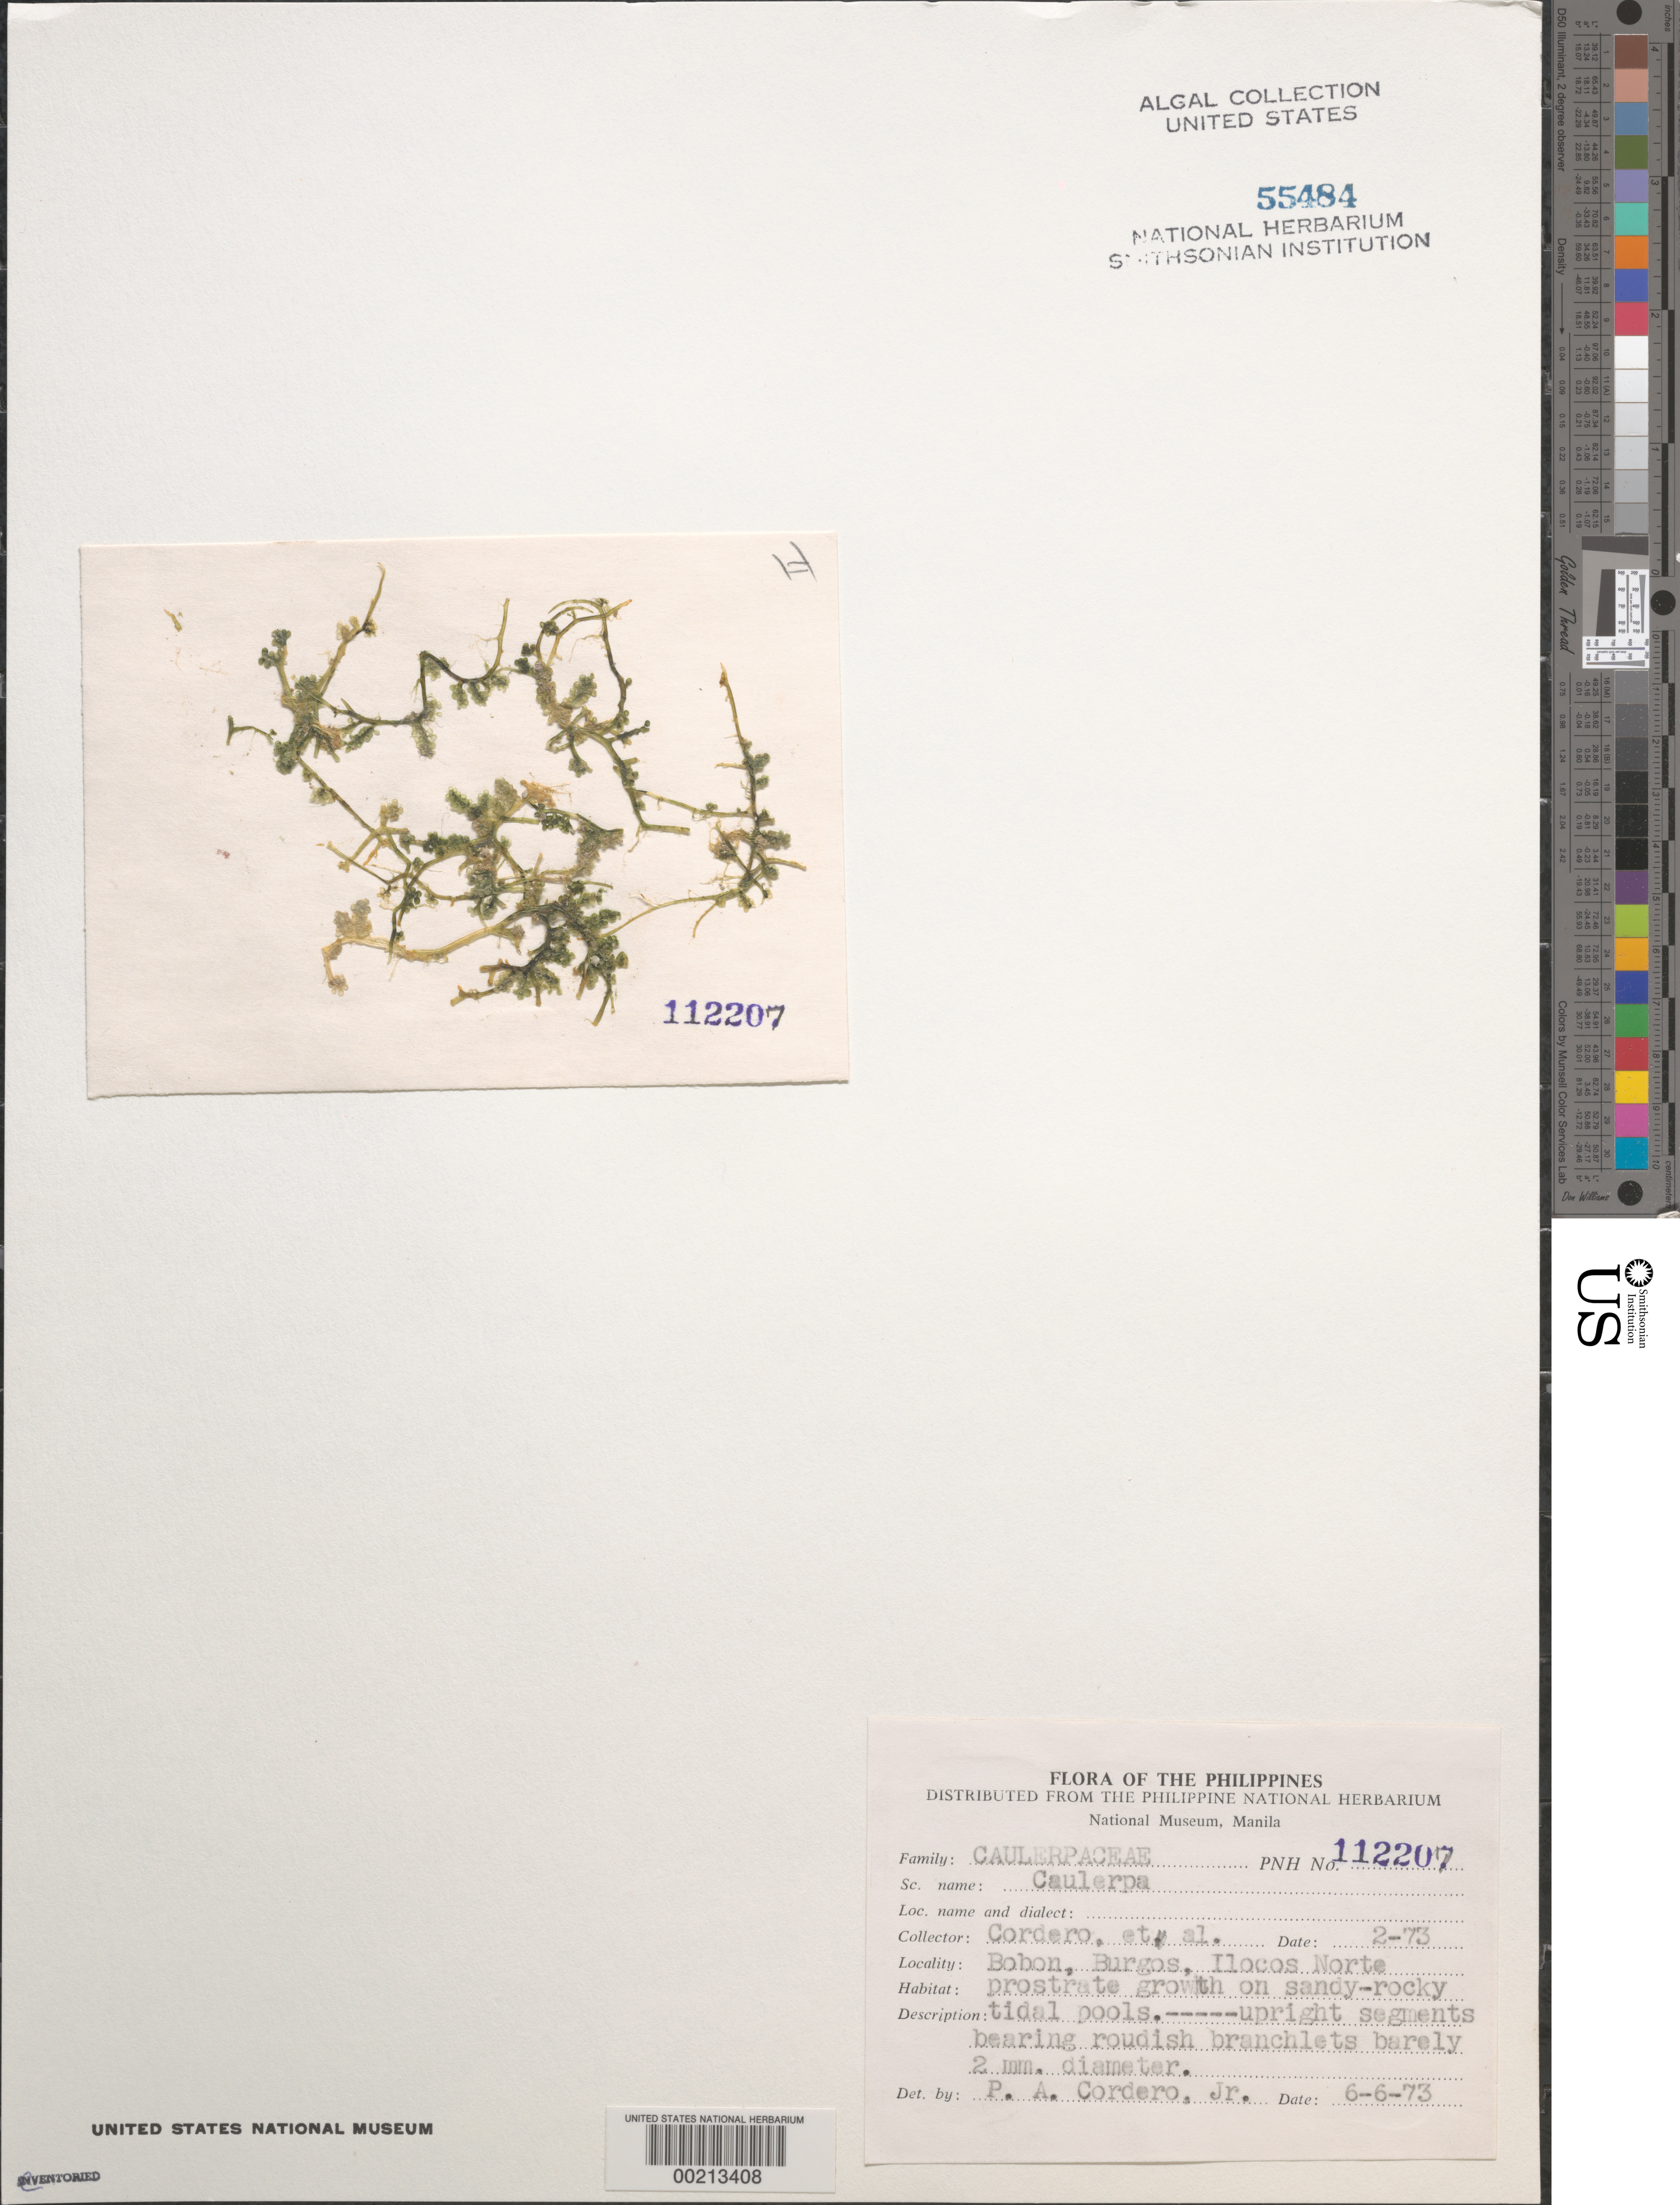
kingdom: Plantae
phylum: Chlorophyta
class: Ulvophyceae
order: Bryopsidales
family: Caulerpaceae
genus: Caulerpa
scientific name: Caulerpa sp.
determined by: Cordero, P. A., Jr.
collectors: P. A. Cordero et al.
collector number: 112207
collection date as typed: Feb 1973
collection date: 1973-02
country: Philippines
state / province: Ilocos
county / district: Ilocos Norte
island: Luzon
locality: Bobon, Burgos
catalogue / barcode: US 55484